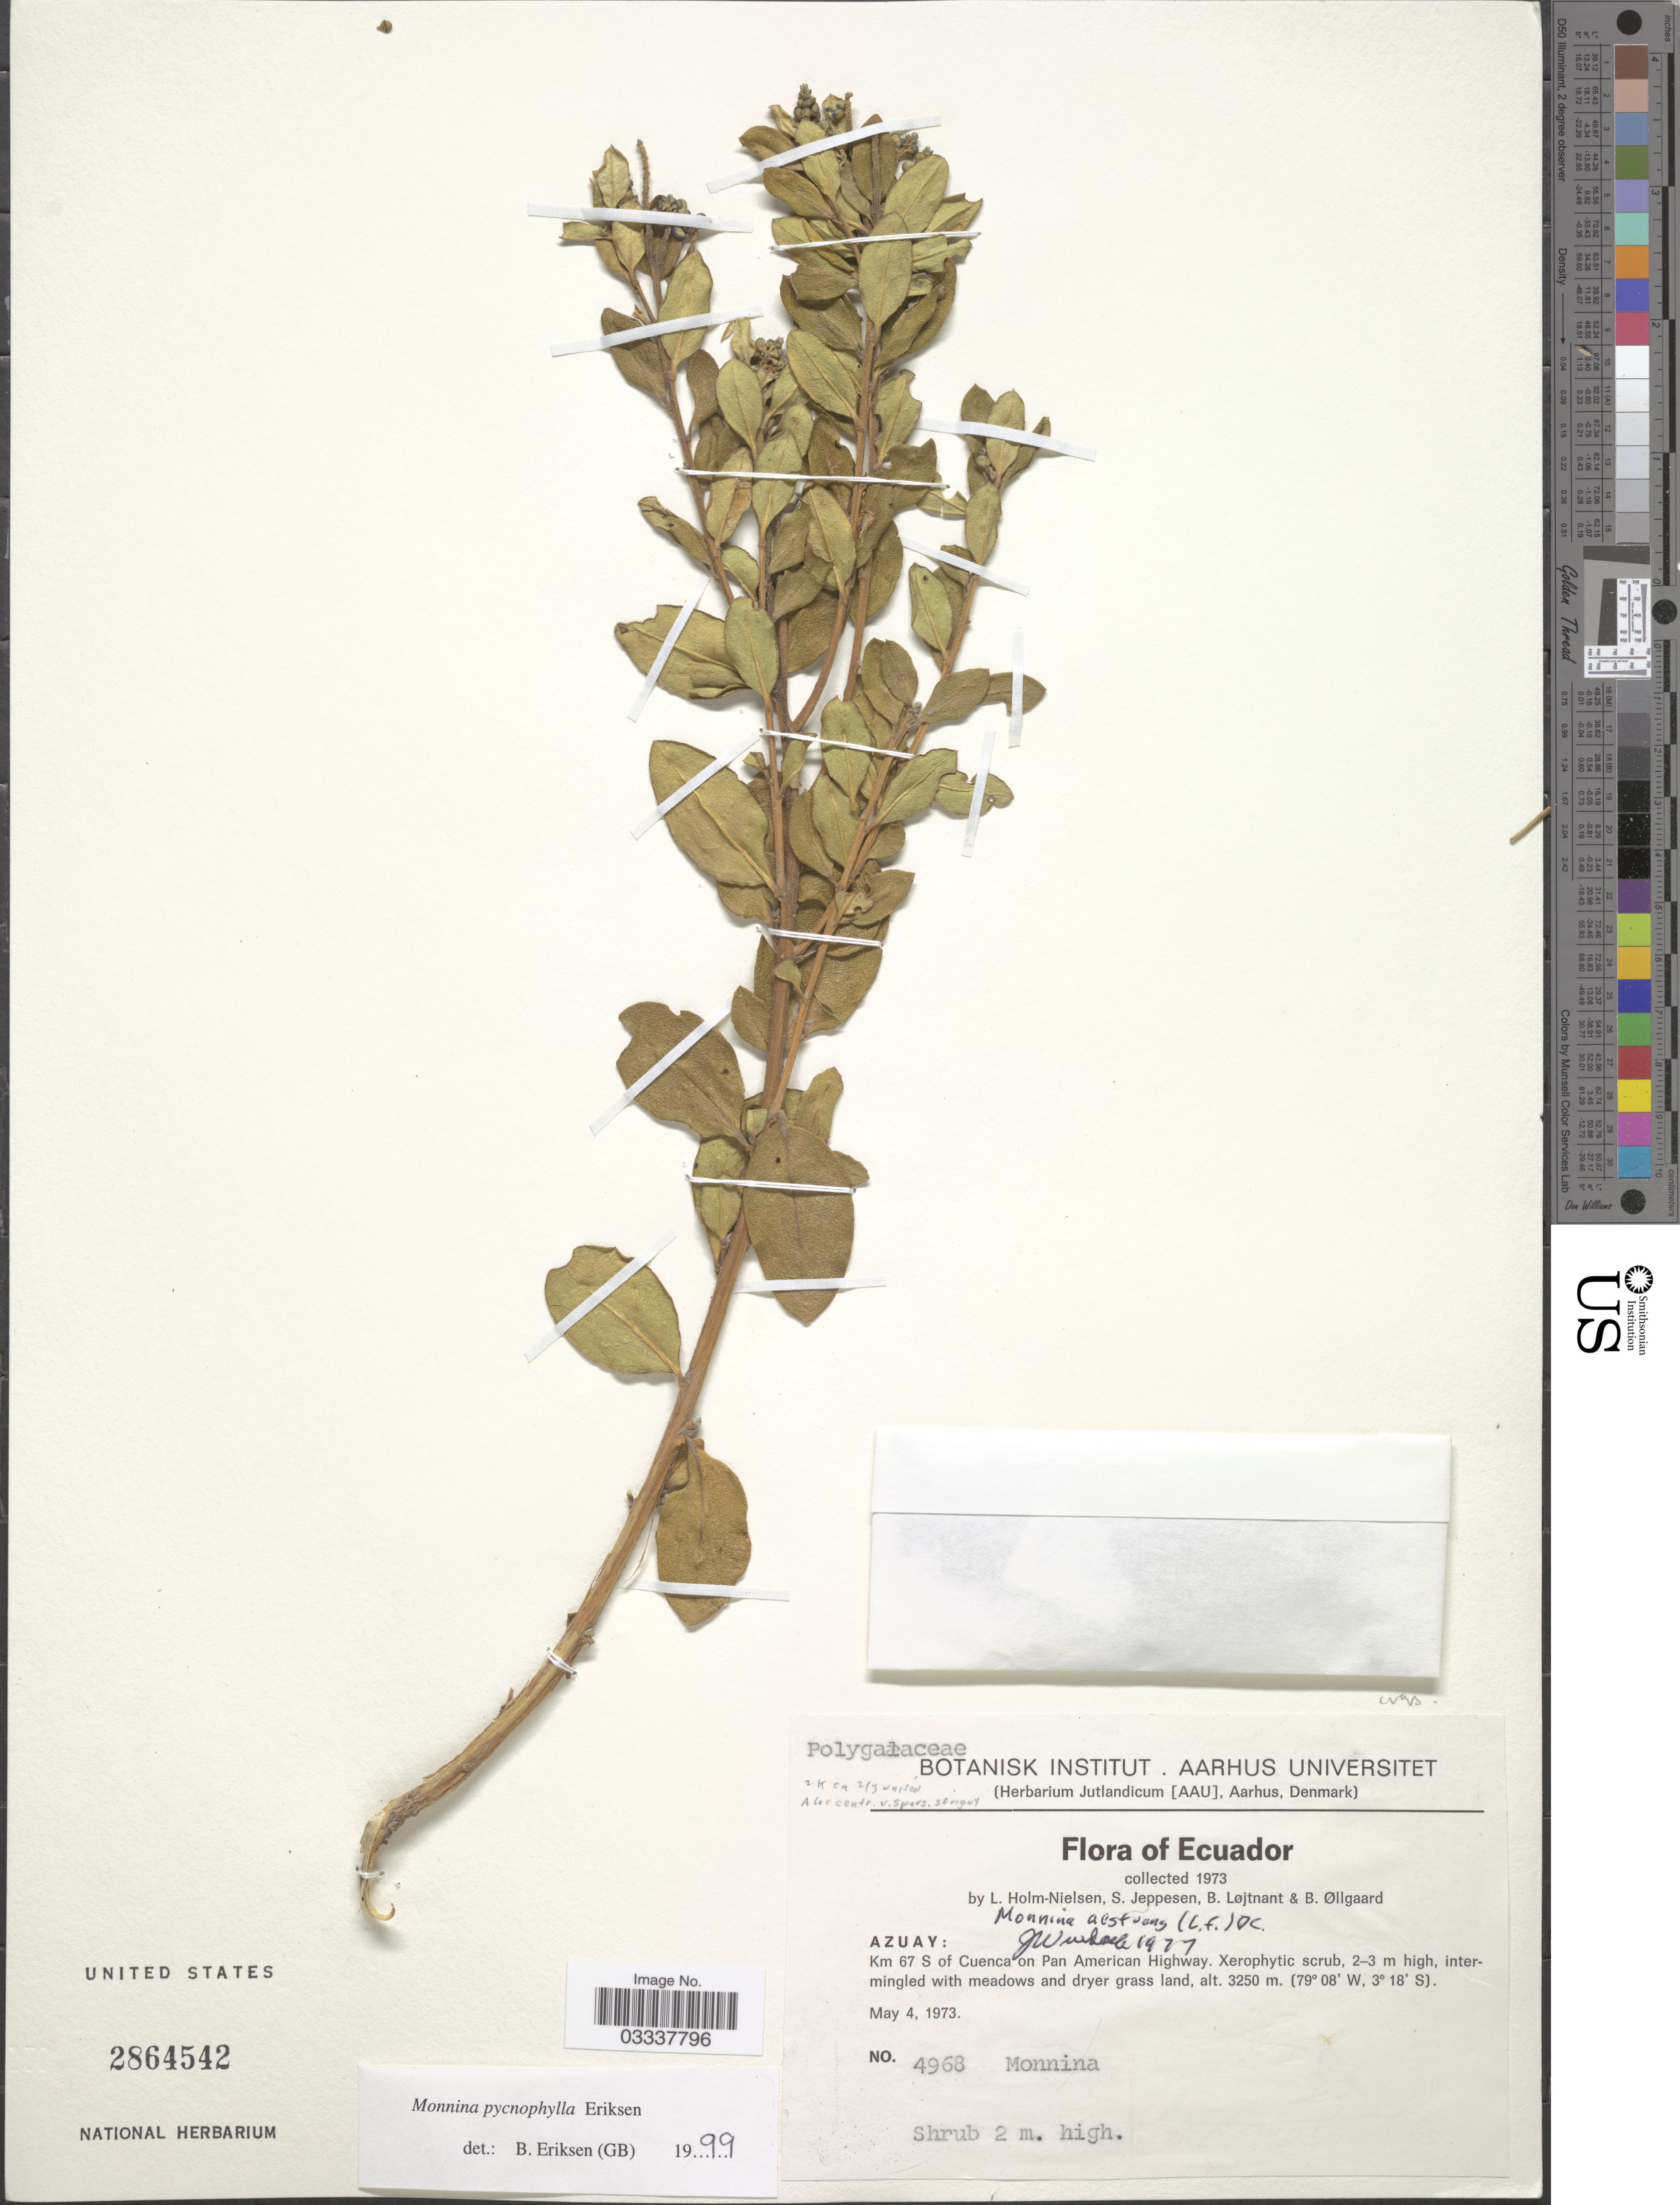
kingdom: Plantae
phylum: Tracheophyta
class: Magnoliopsida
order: Fabales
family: Polygalaceae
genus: Monnina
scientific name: Monnina pycnophylla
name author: B. Eriksen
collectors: L. B. Holm-Nielsen, S. Jeppesen, B. Löjtnant & B. Øllgaard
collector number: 4968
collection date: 1973-05-04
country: Ecuador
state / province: Azuay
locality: Km 67 S of Cuenca on Pan American Highway.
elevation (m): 3250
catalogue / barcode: US 2864542